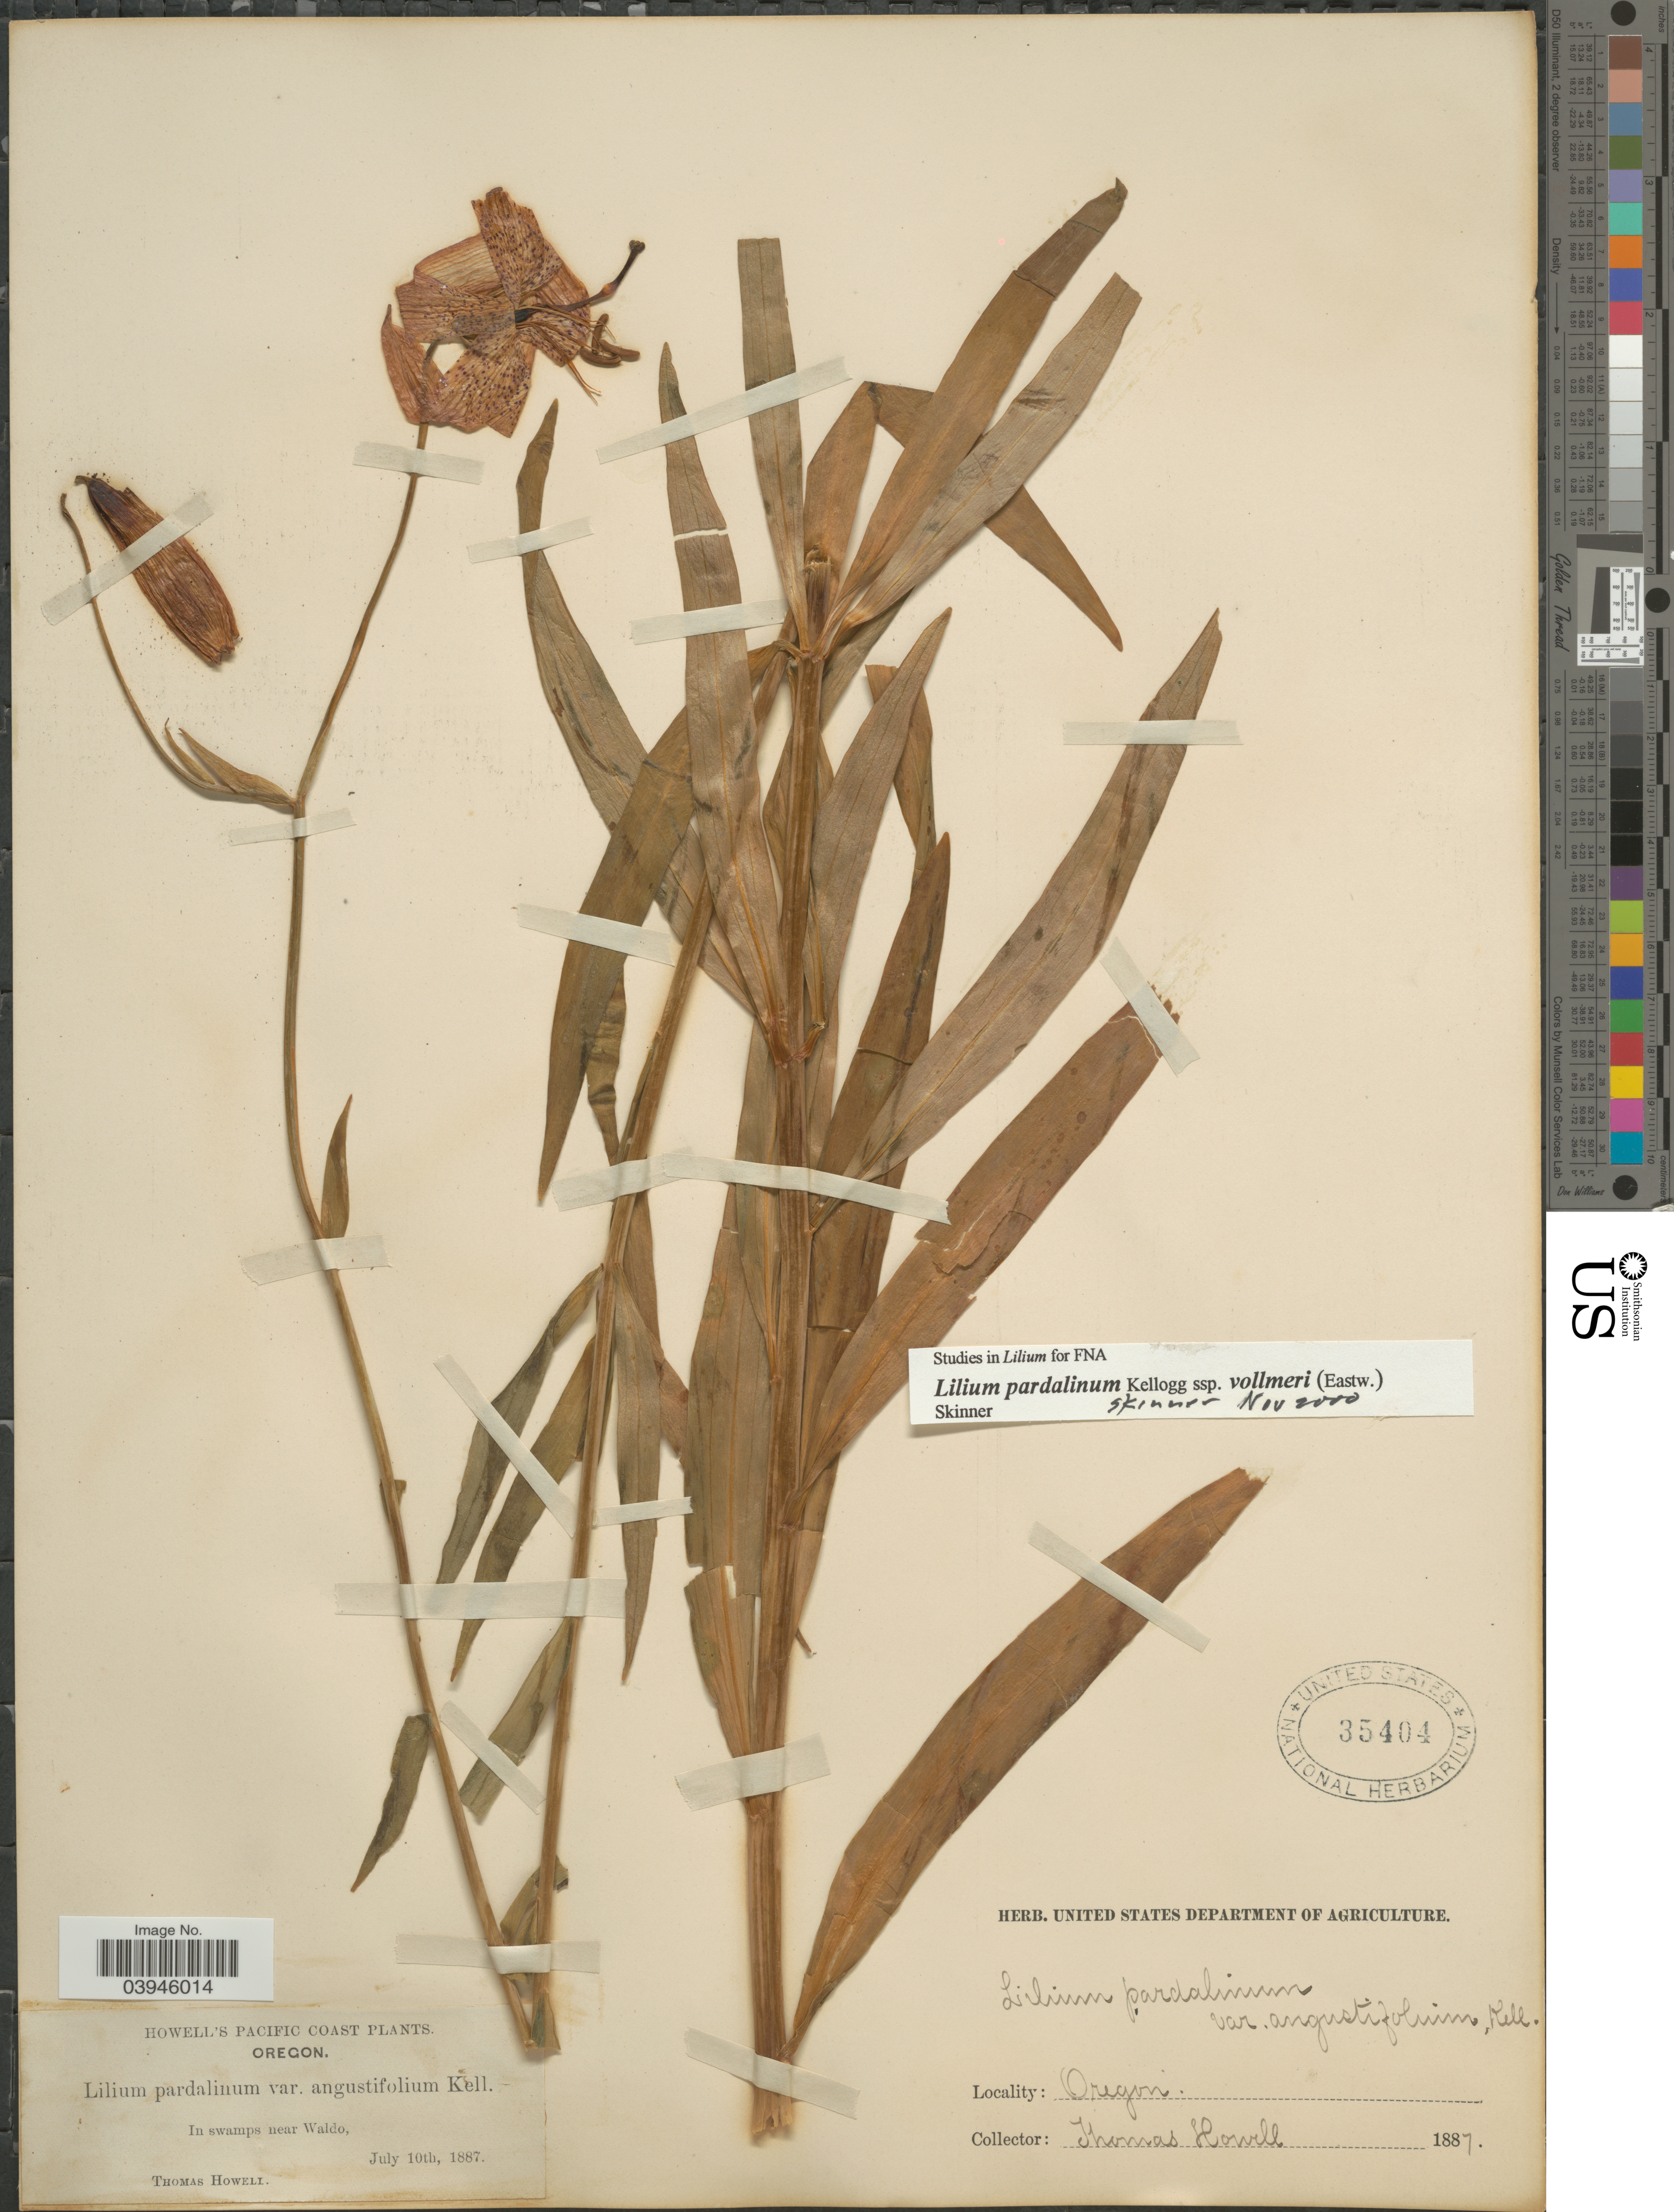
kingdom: Plantae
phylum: Tracheophyta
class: Liliopsida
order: Liliales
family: Liliaceae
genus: Lilium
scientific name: Lilium pardalinum subsp. vollmeri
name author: (Eastw.) M.W. Skinner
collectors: T. Howell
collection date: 1887-07-10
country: United States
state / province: Oregon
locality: Pacific Coast. In swamps near Waldo.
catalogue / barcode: US 35404